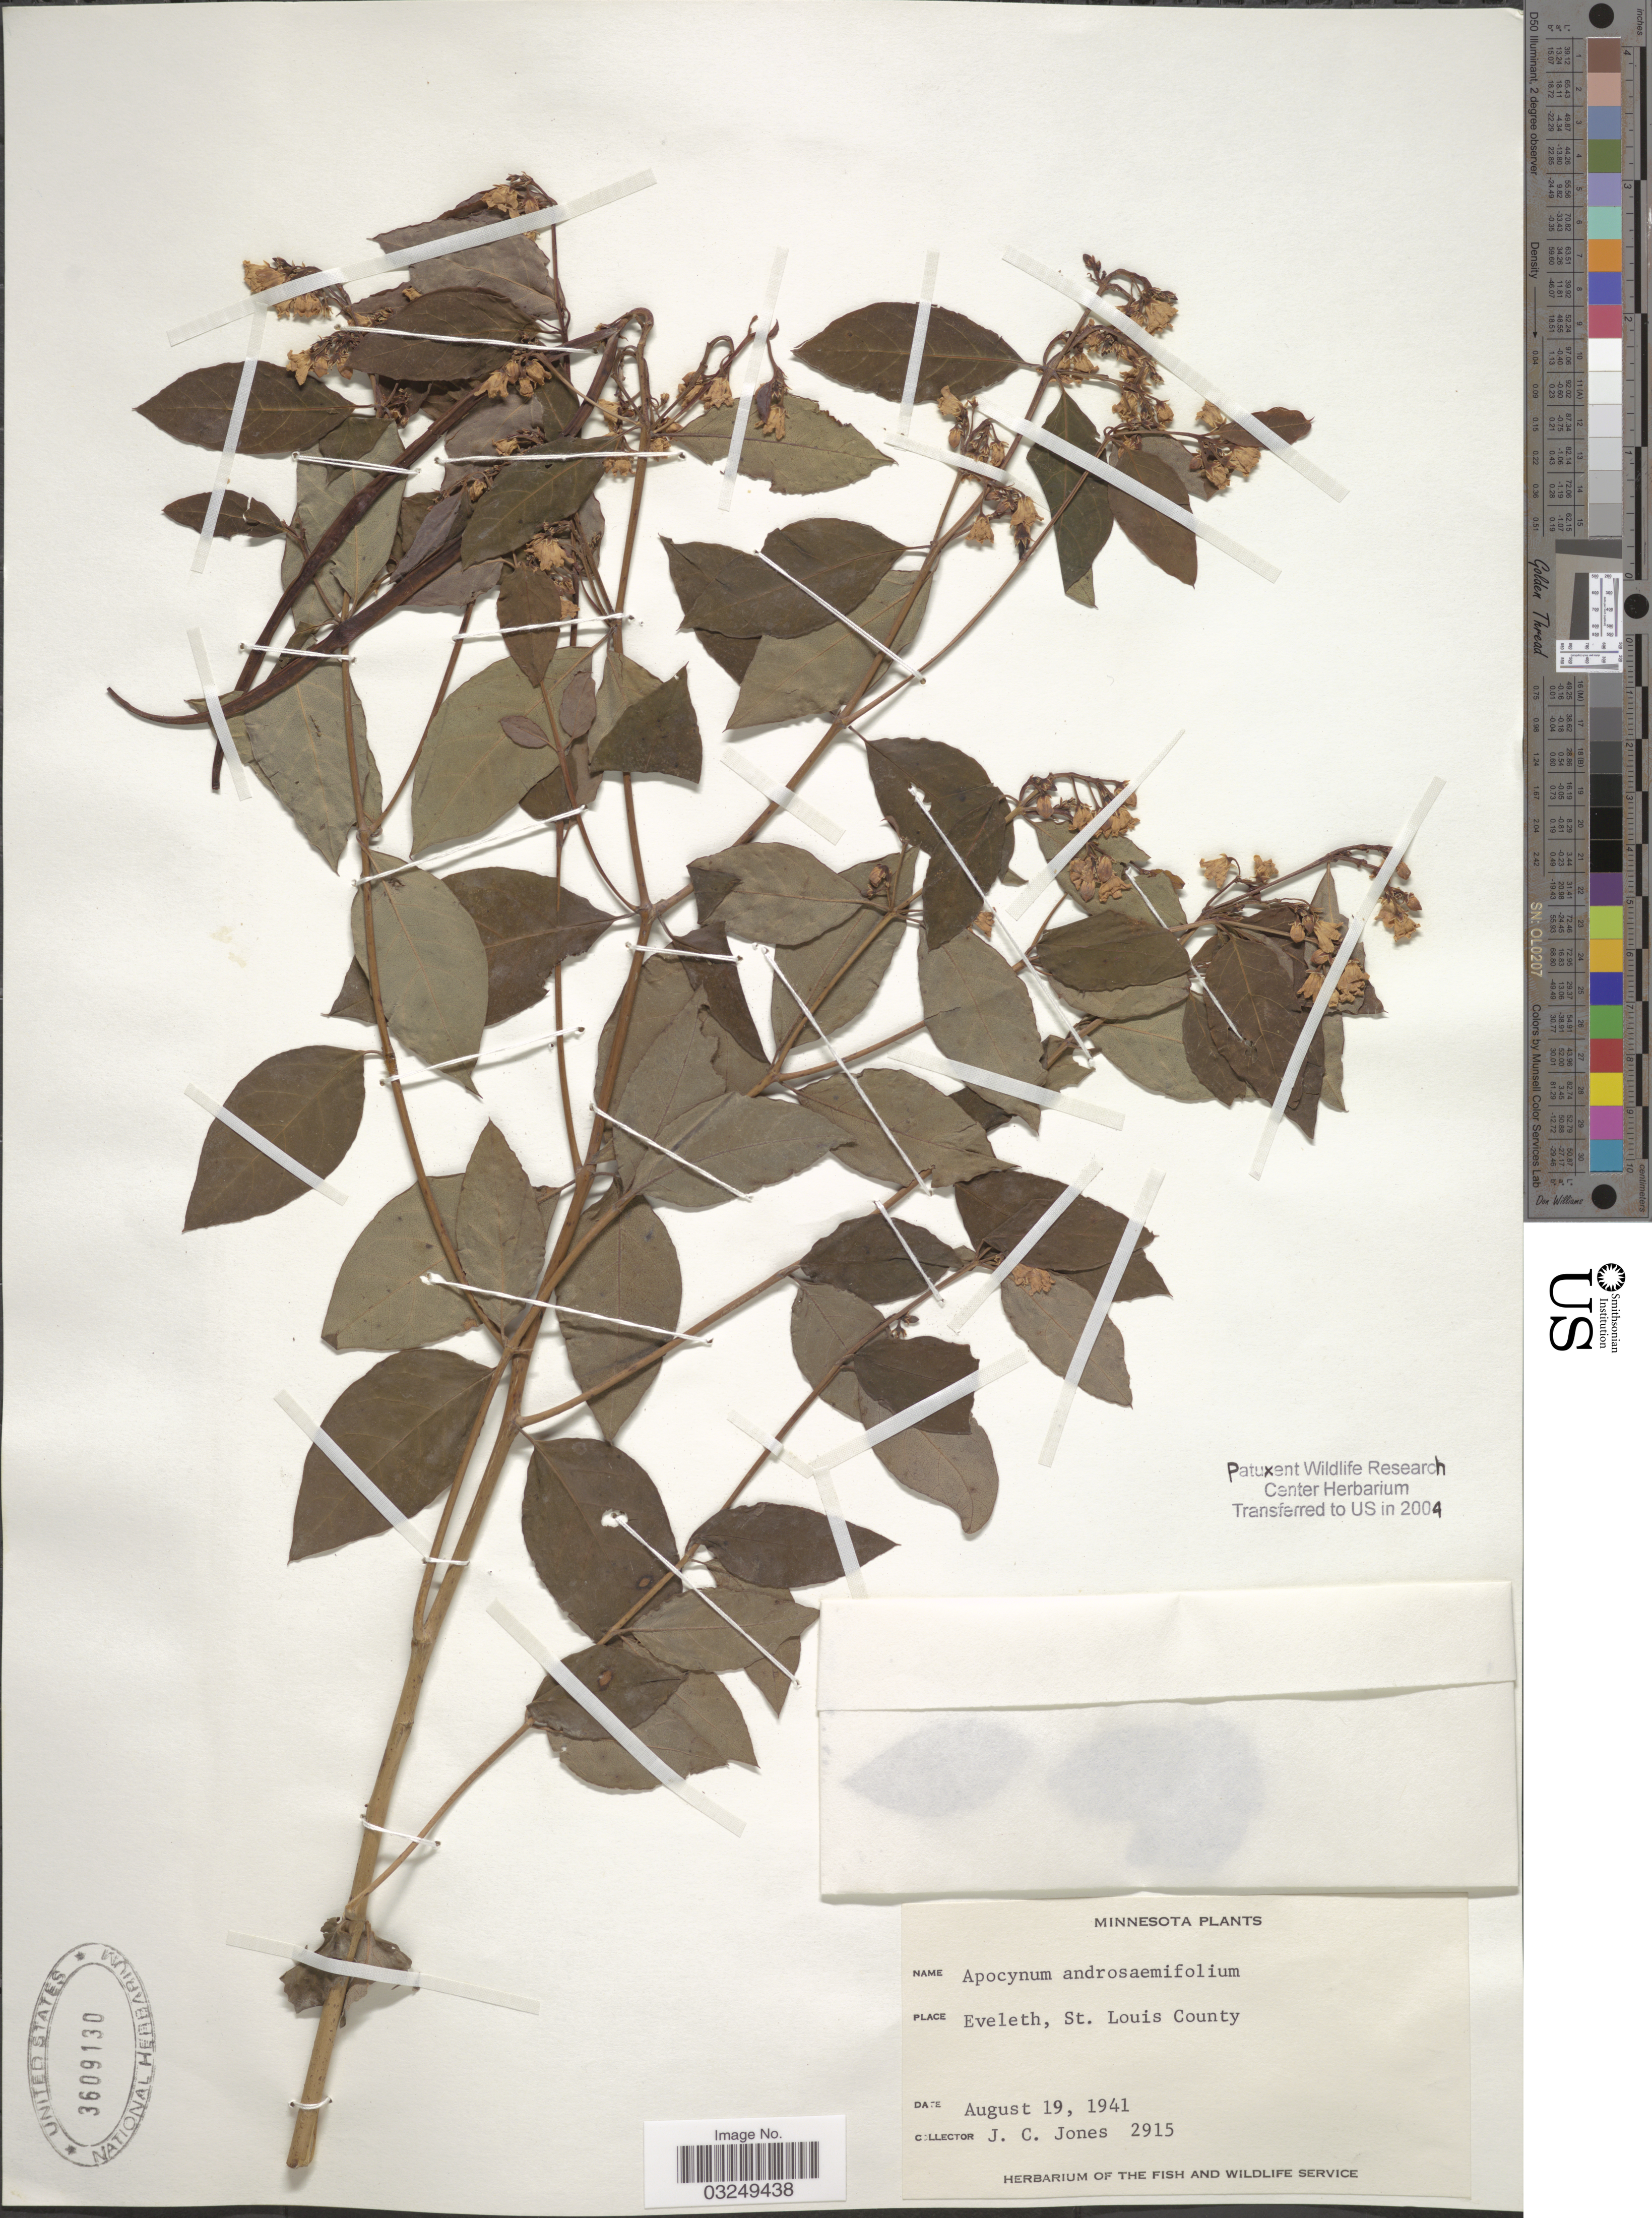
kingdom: Plantae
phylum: Tracheophyta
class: Magnoliopsida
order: Gentianales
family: Apocynaceae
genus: Apocynum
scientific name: Apocynum androsaemifolium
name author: L.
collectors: J. Jones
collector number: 2915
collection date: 1941-08-19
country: United States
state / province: Minnesota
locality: Eveleth, St. Louis County.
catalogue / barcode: US 3609130